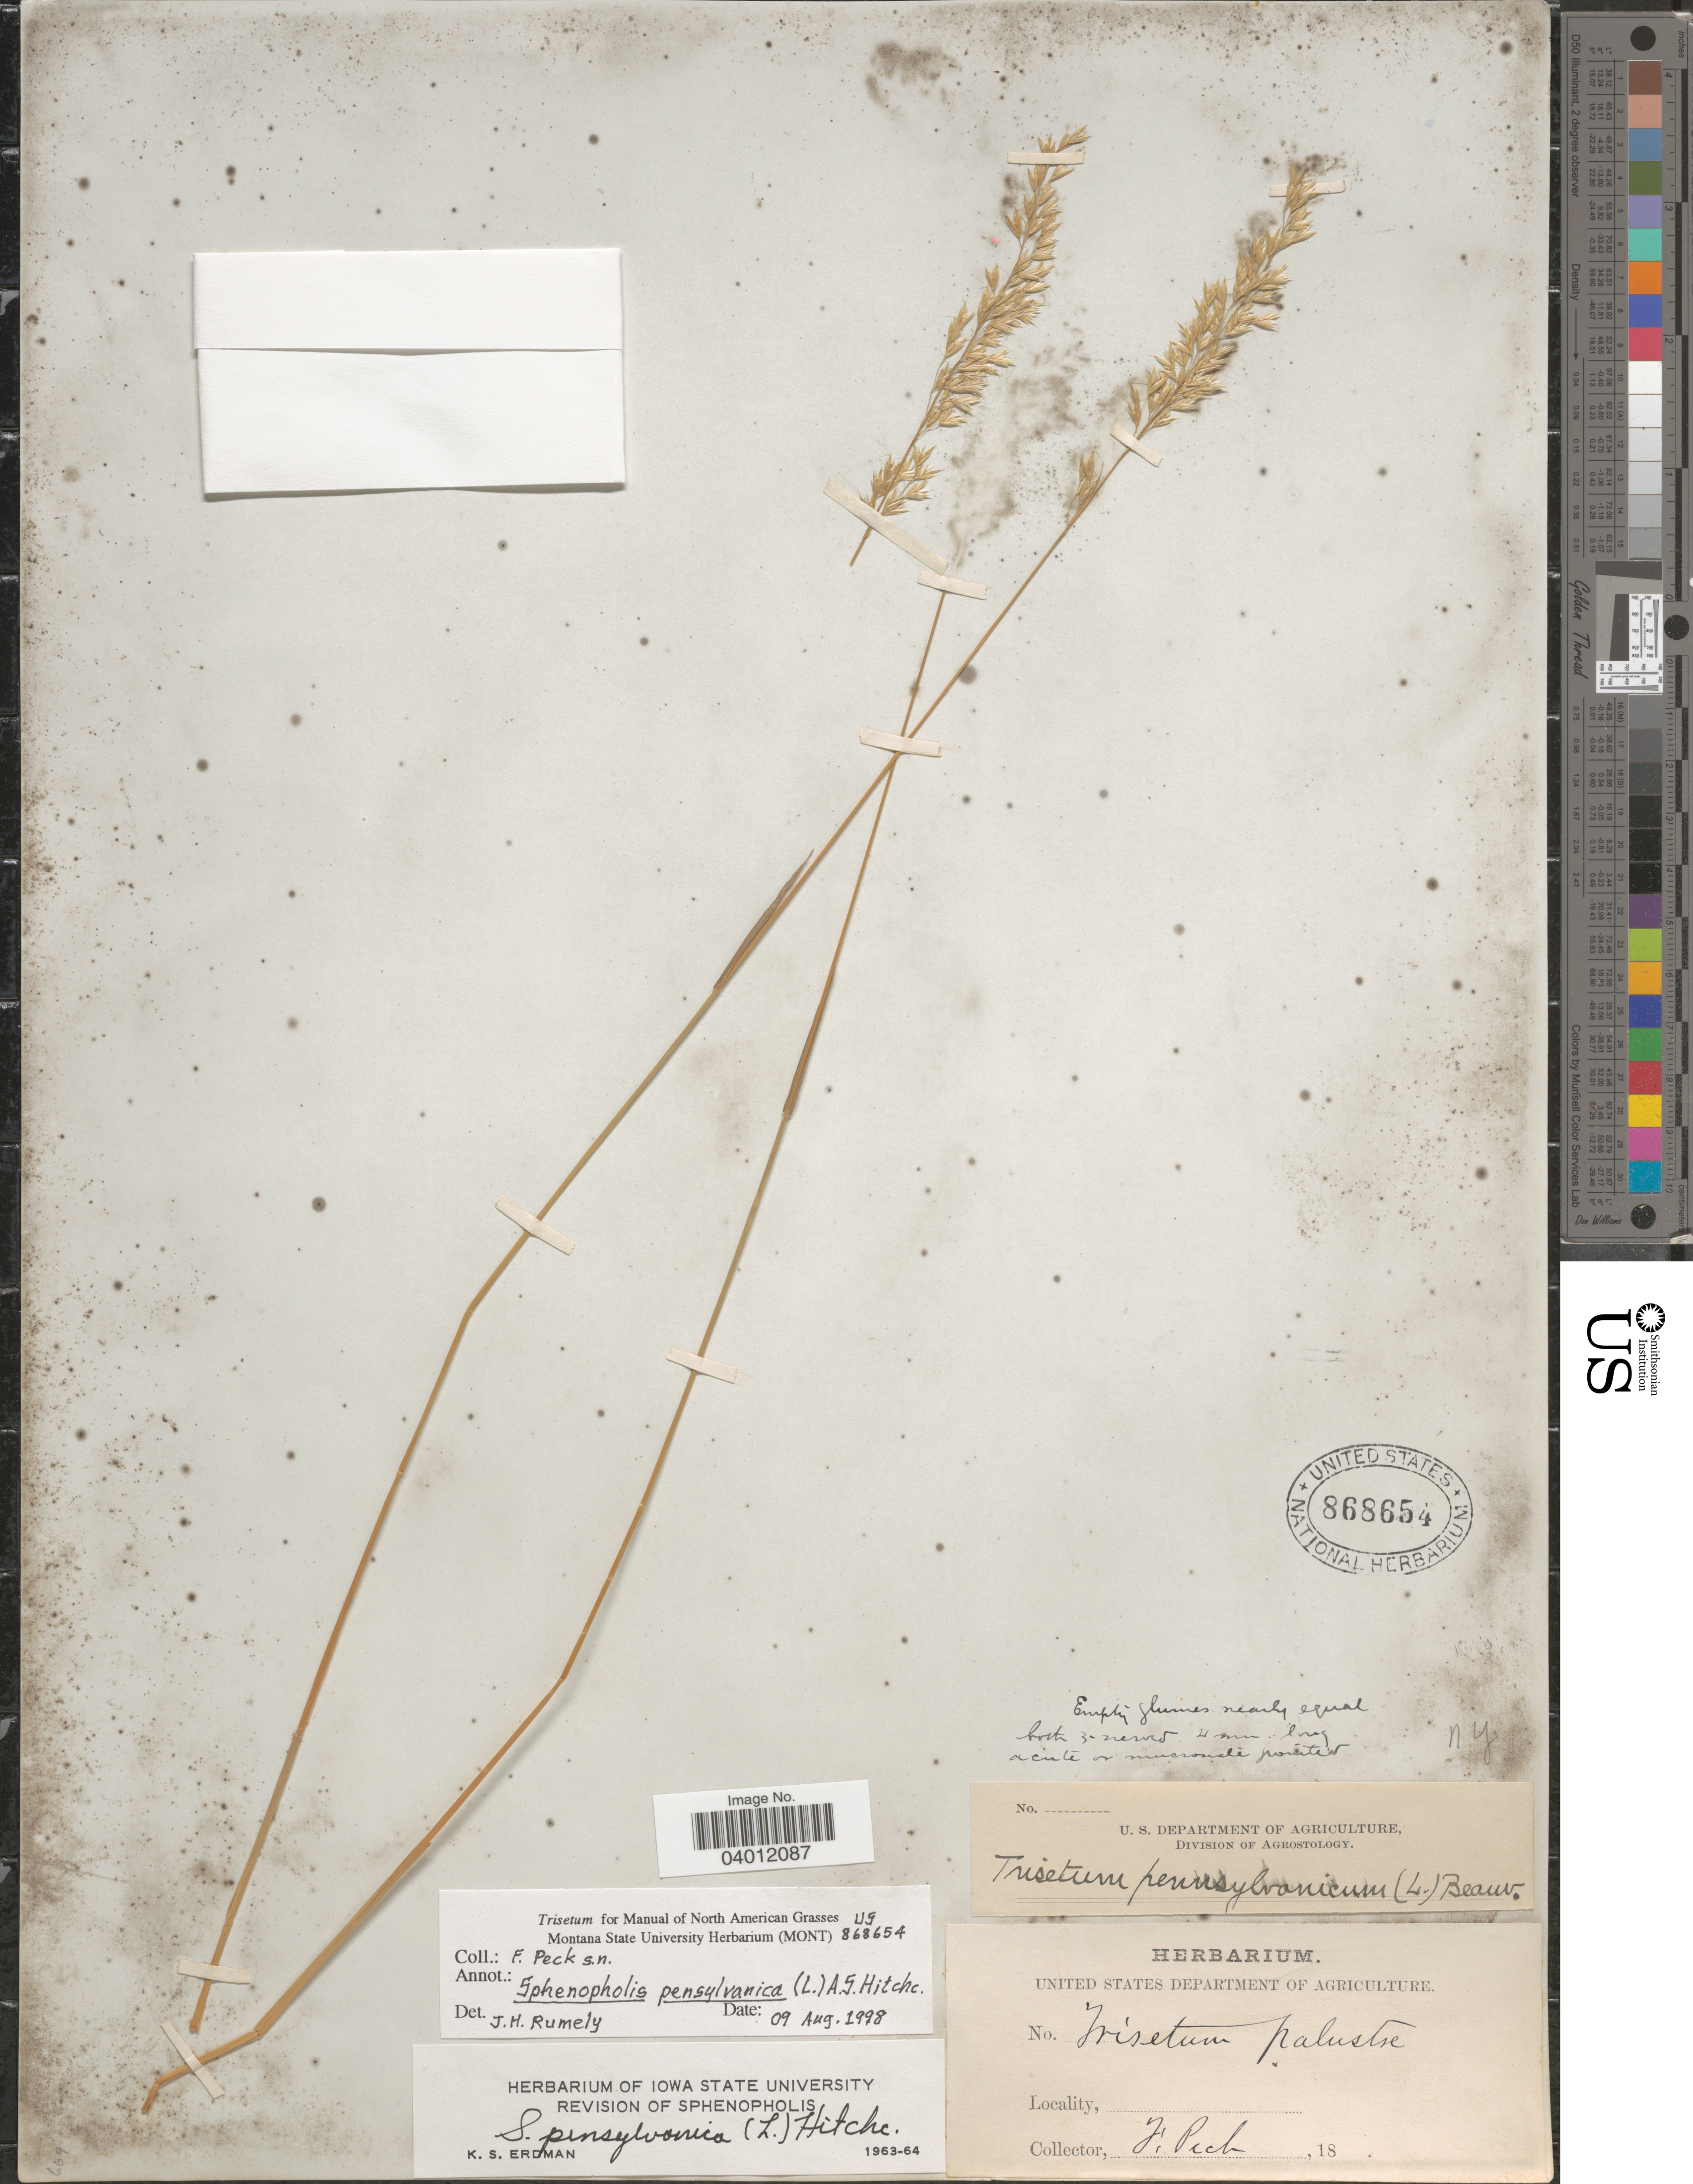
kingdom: Plantae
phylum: Tracheophyta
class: Liliopsida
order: Poales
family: Poaceae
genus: Sphenopholis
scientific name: Sphenopholis pensylvanica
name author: (L.) Hitchc.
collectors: J. Pech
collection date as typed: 18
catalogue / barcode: US 868654